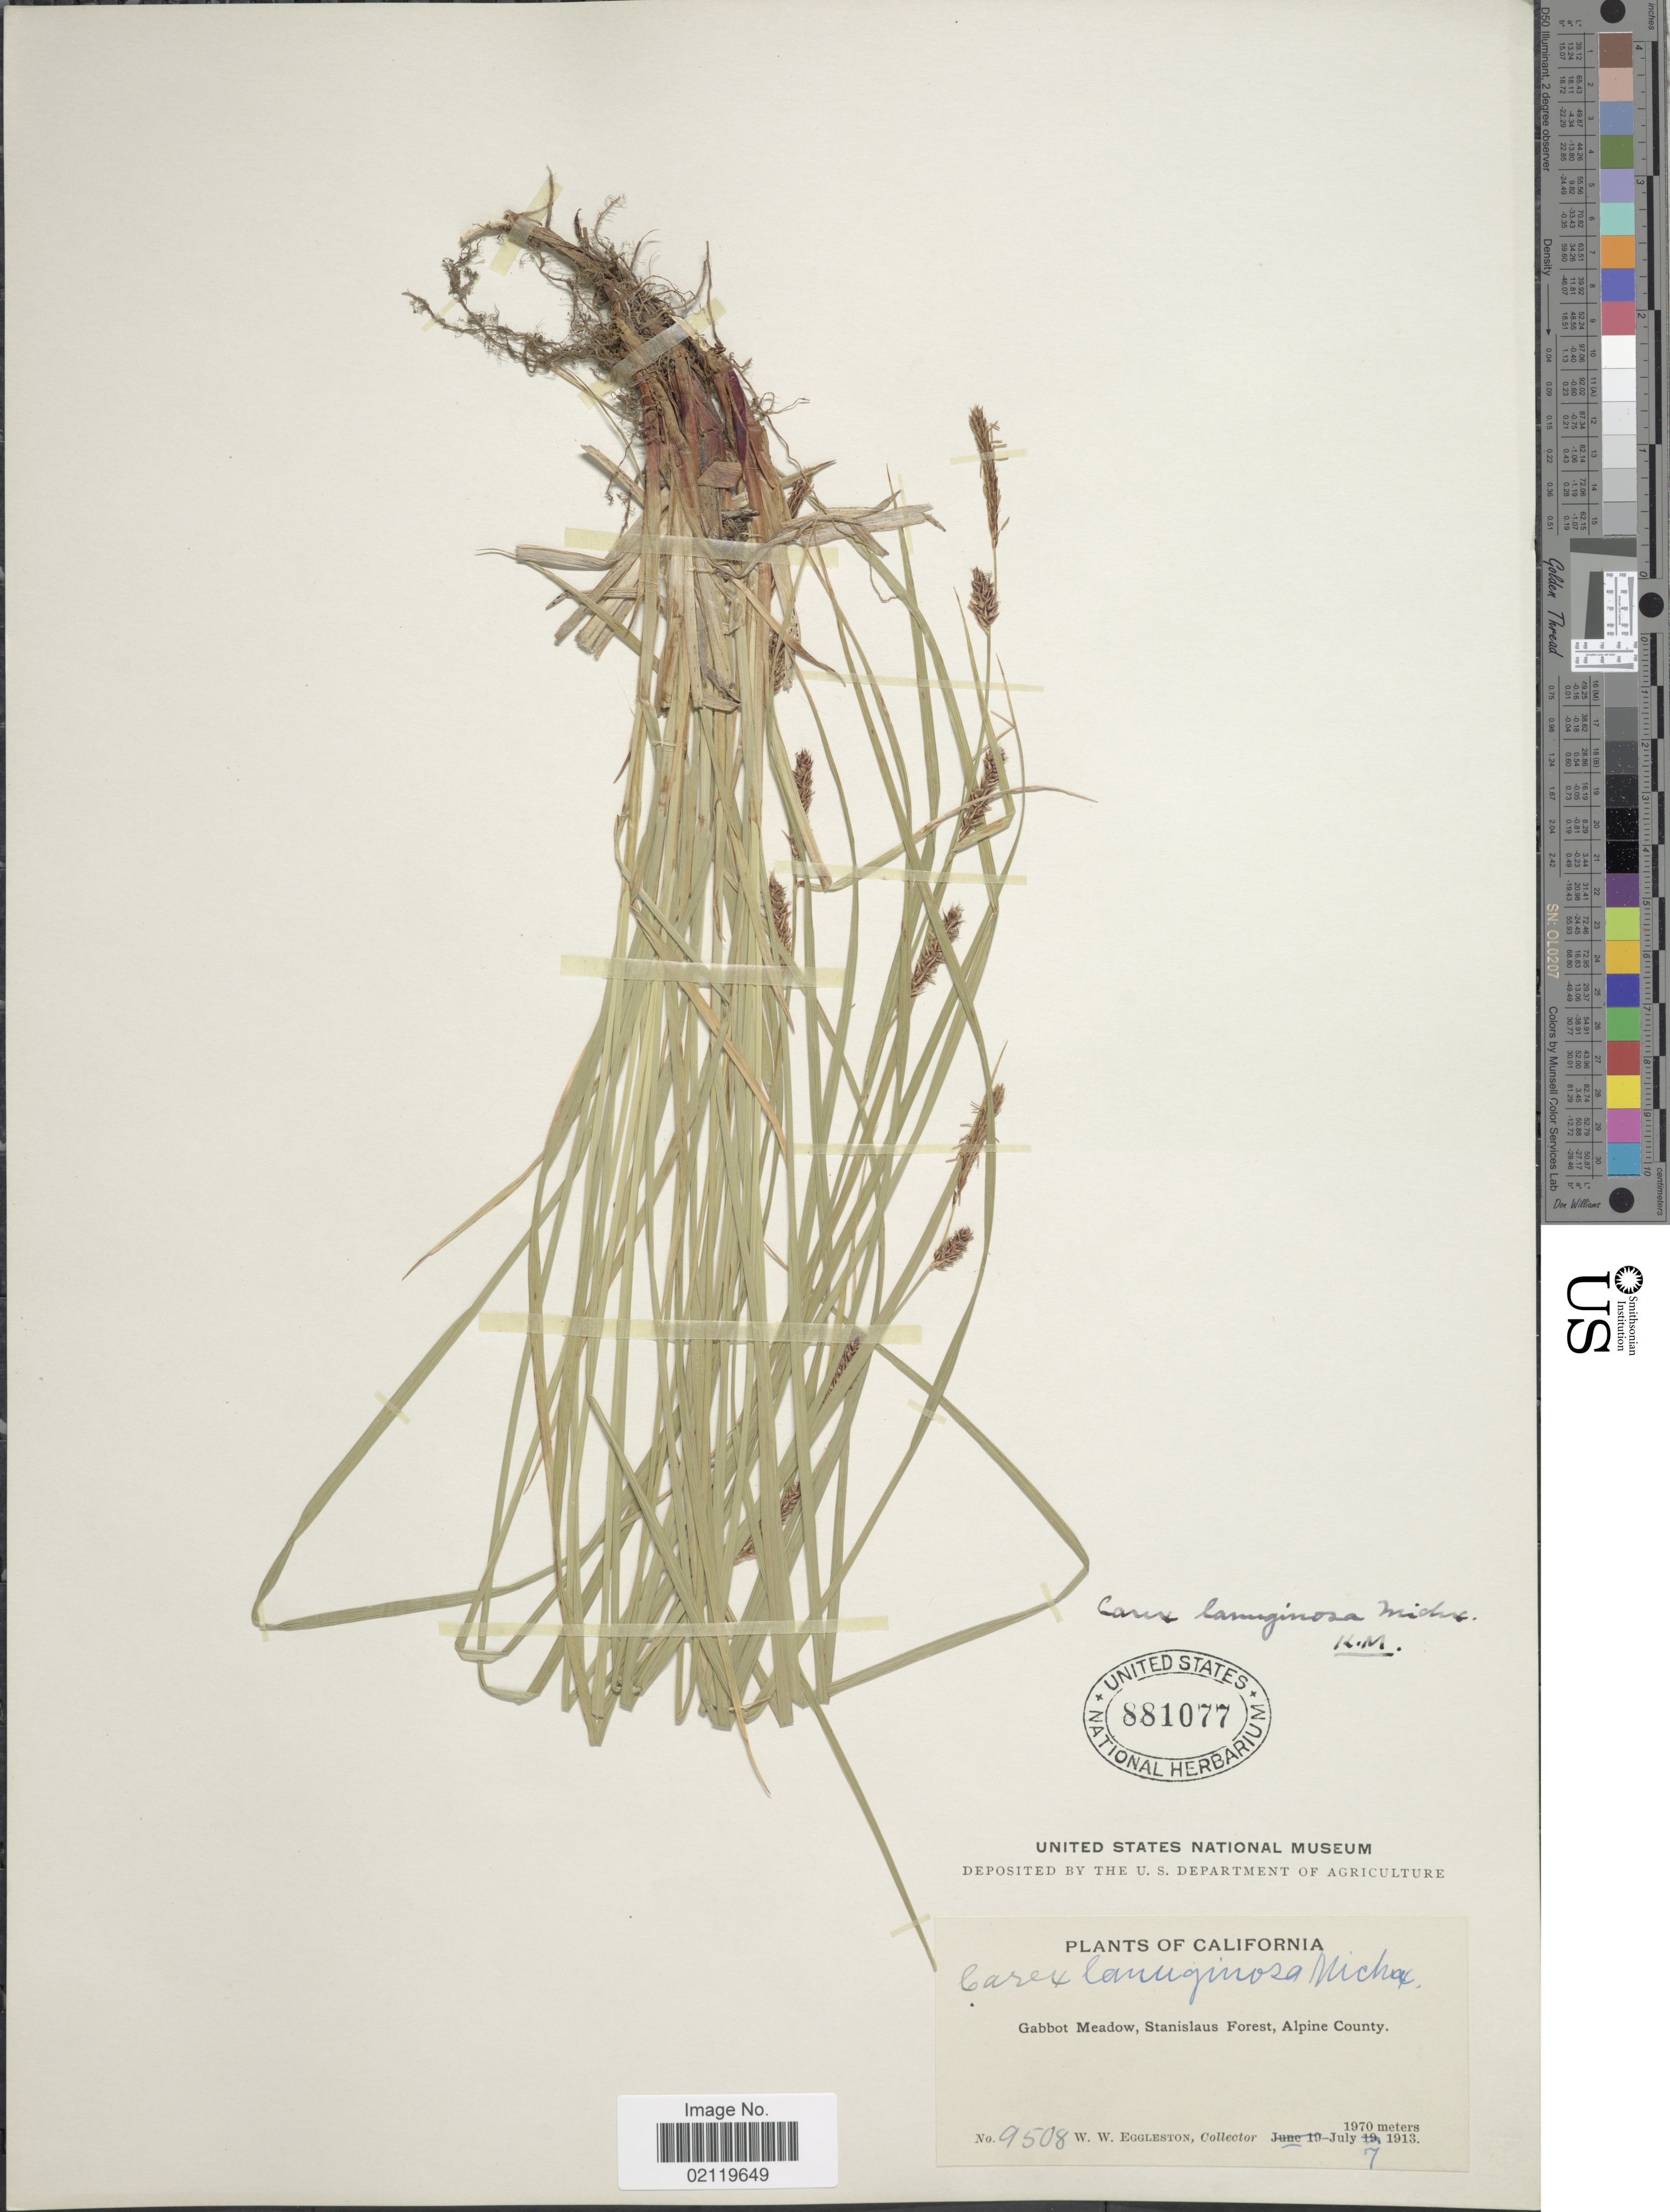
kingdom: Plantae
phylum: Tracheophyta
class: Liliopsida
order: Poales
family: Cyperaceae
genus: Carex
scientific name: Carex pellita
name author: Muhl. ex Willd.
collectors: W. W. Eggleston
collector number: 9508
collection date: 1913-07-07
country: United States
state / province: California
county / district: Alpine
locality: Gabbot Meadow, Stanislaus Forest, Alpine County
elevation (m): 1970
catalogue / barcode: US 881077